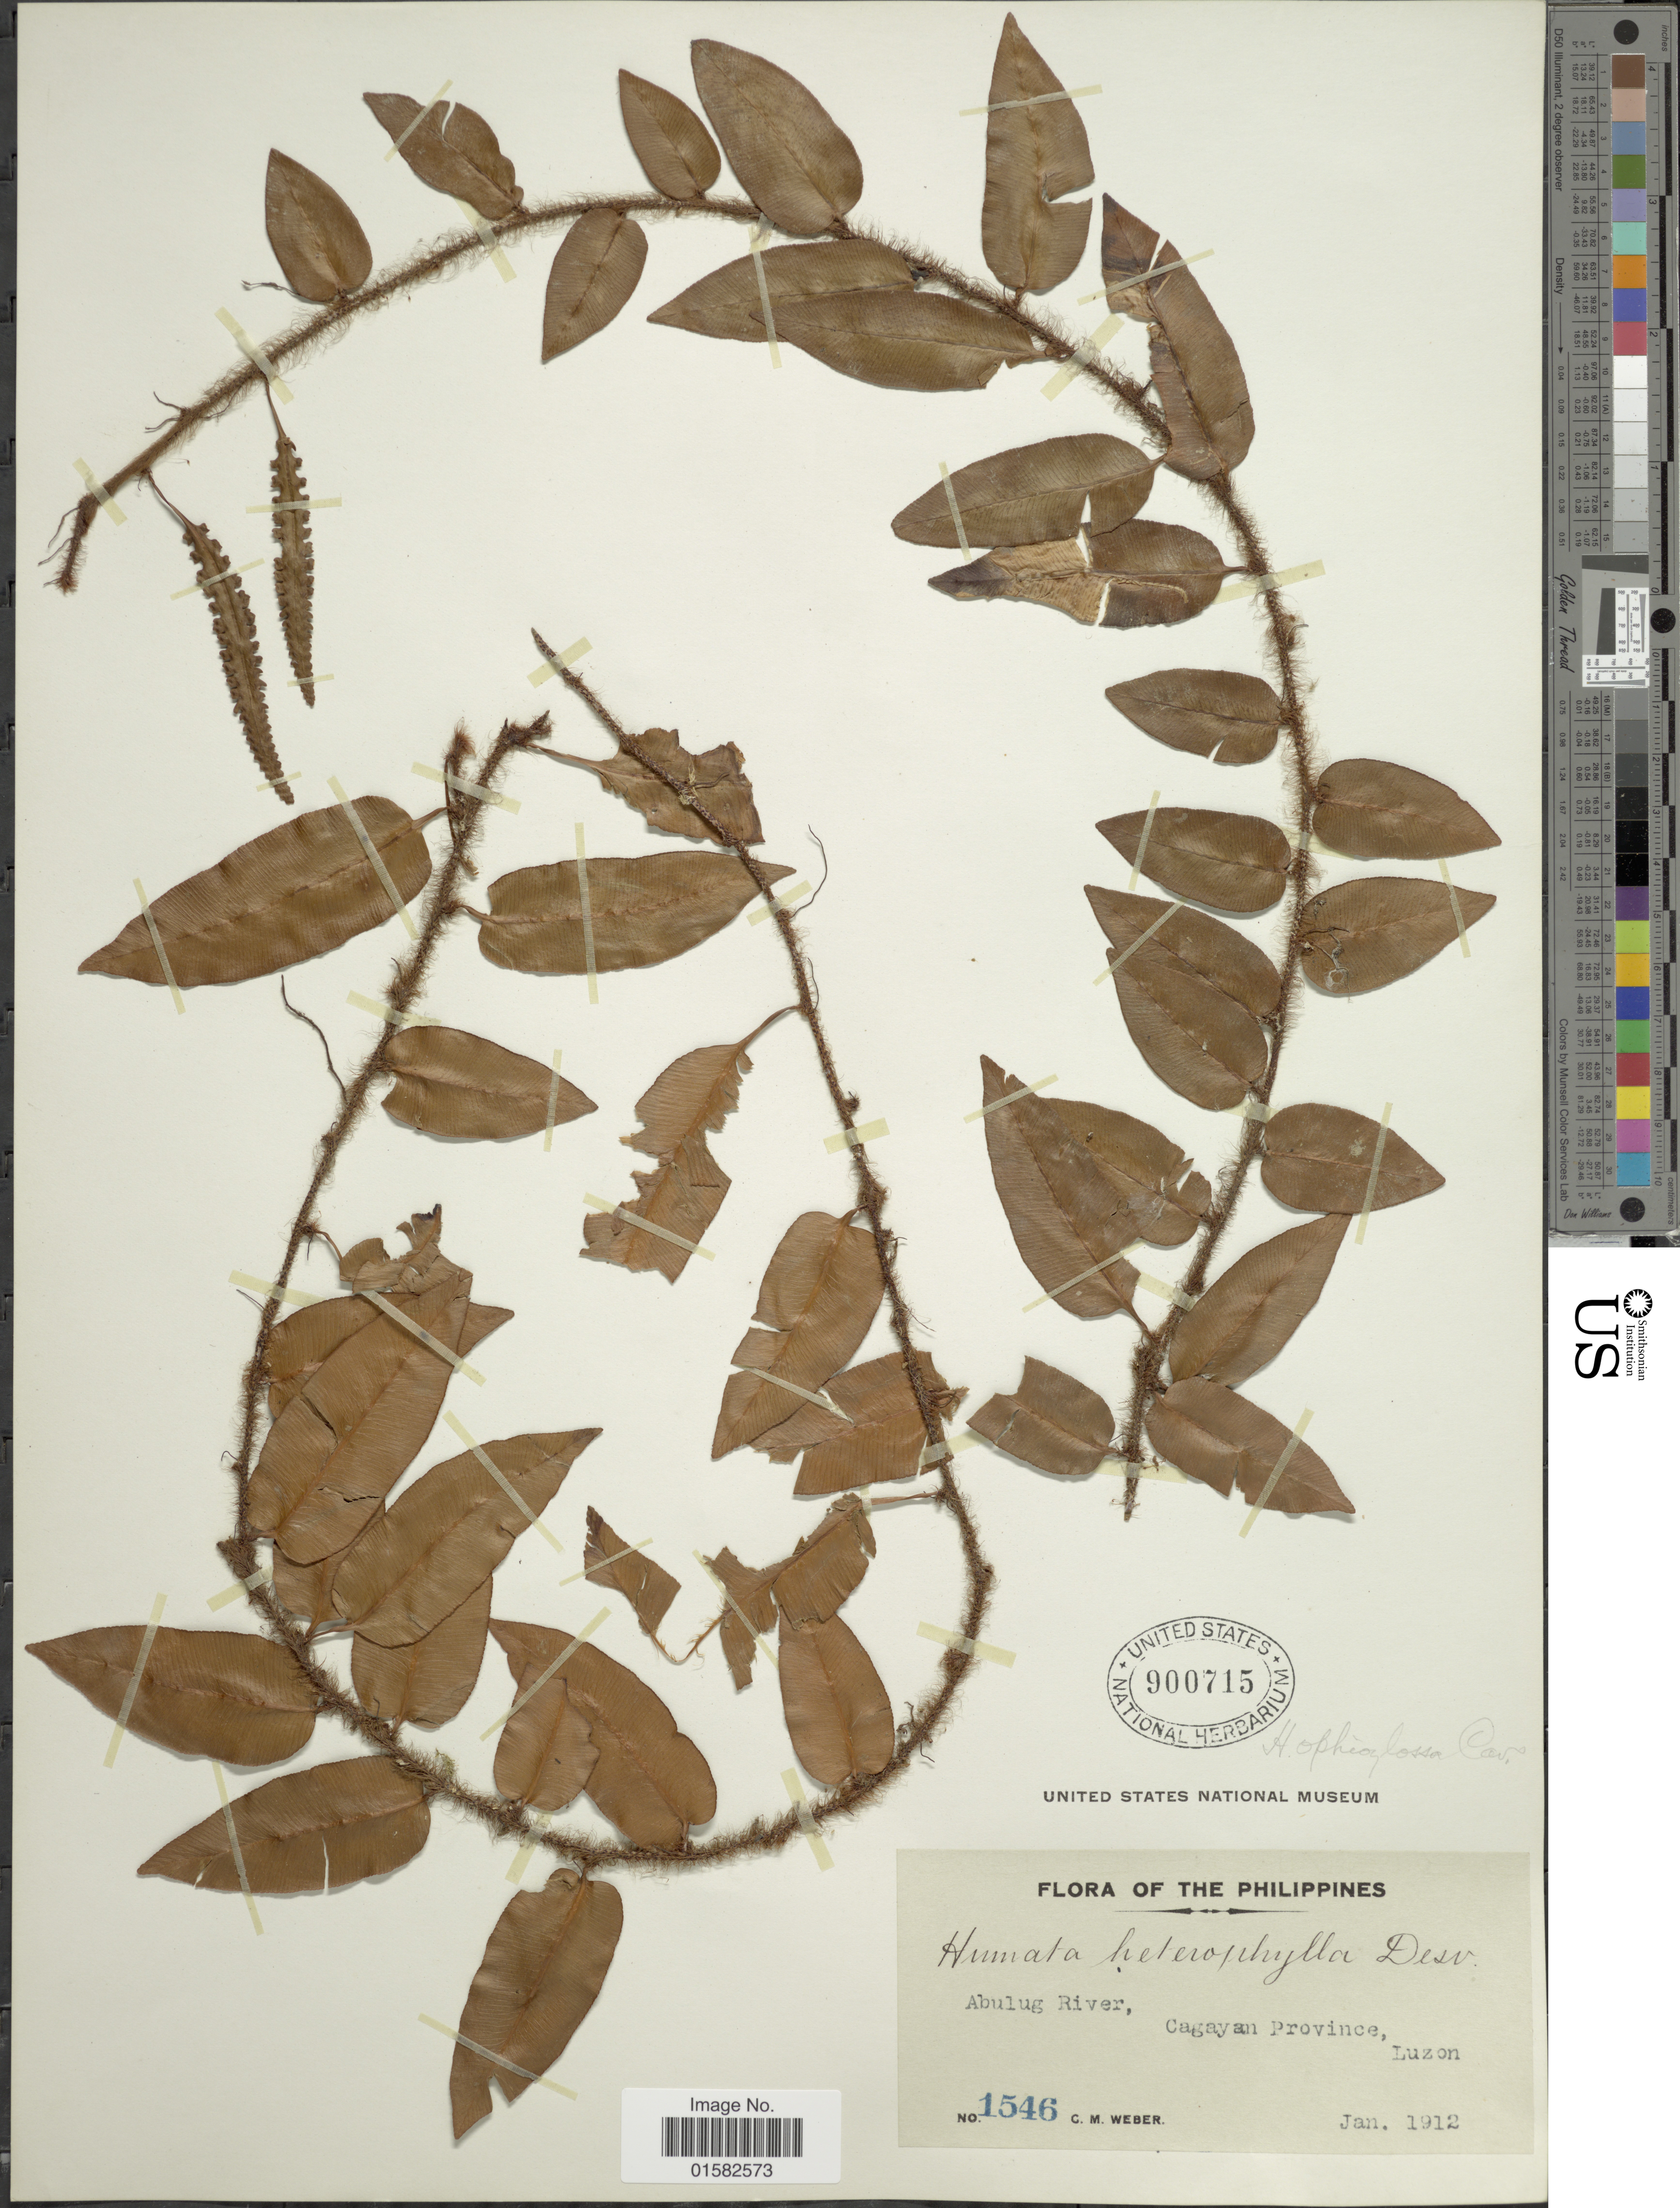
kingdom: Plantae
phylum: Tracheophyta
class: Polypodiopsida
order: Polypodiales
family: Davalliaceae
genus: Humata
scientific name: Humata heterophylla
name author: (Sm.) Desv.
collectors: C. M. Weber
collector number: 1546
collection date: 1912-01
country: Philippines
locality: Abulug River, Cagayan Province, Luzon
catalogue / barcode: US 900715